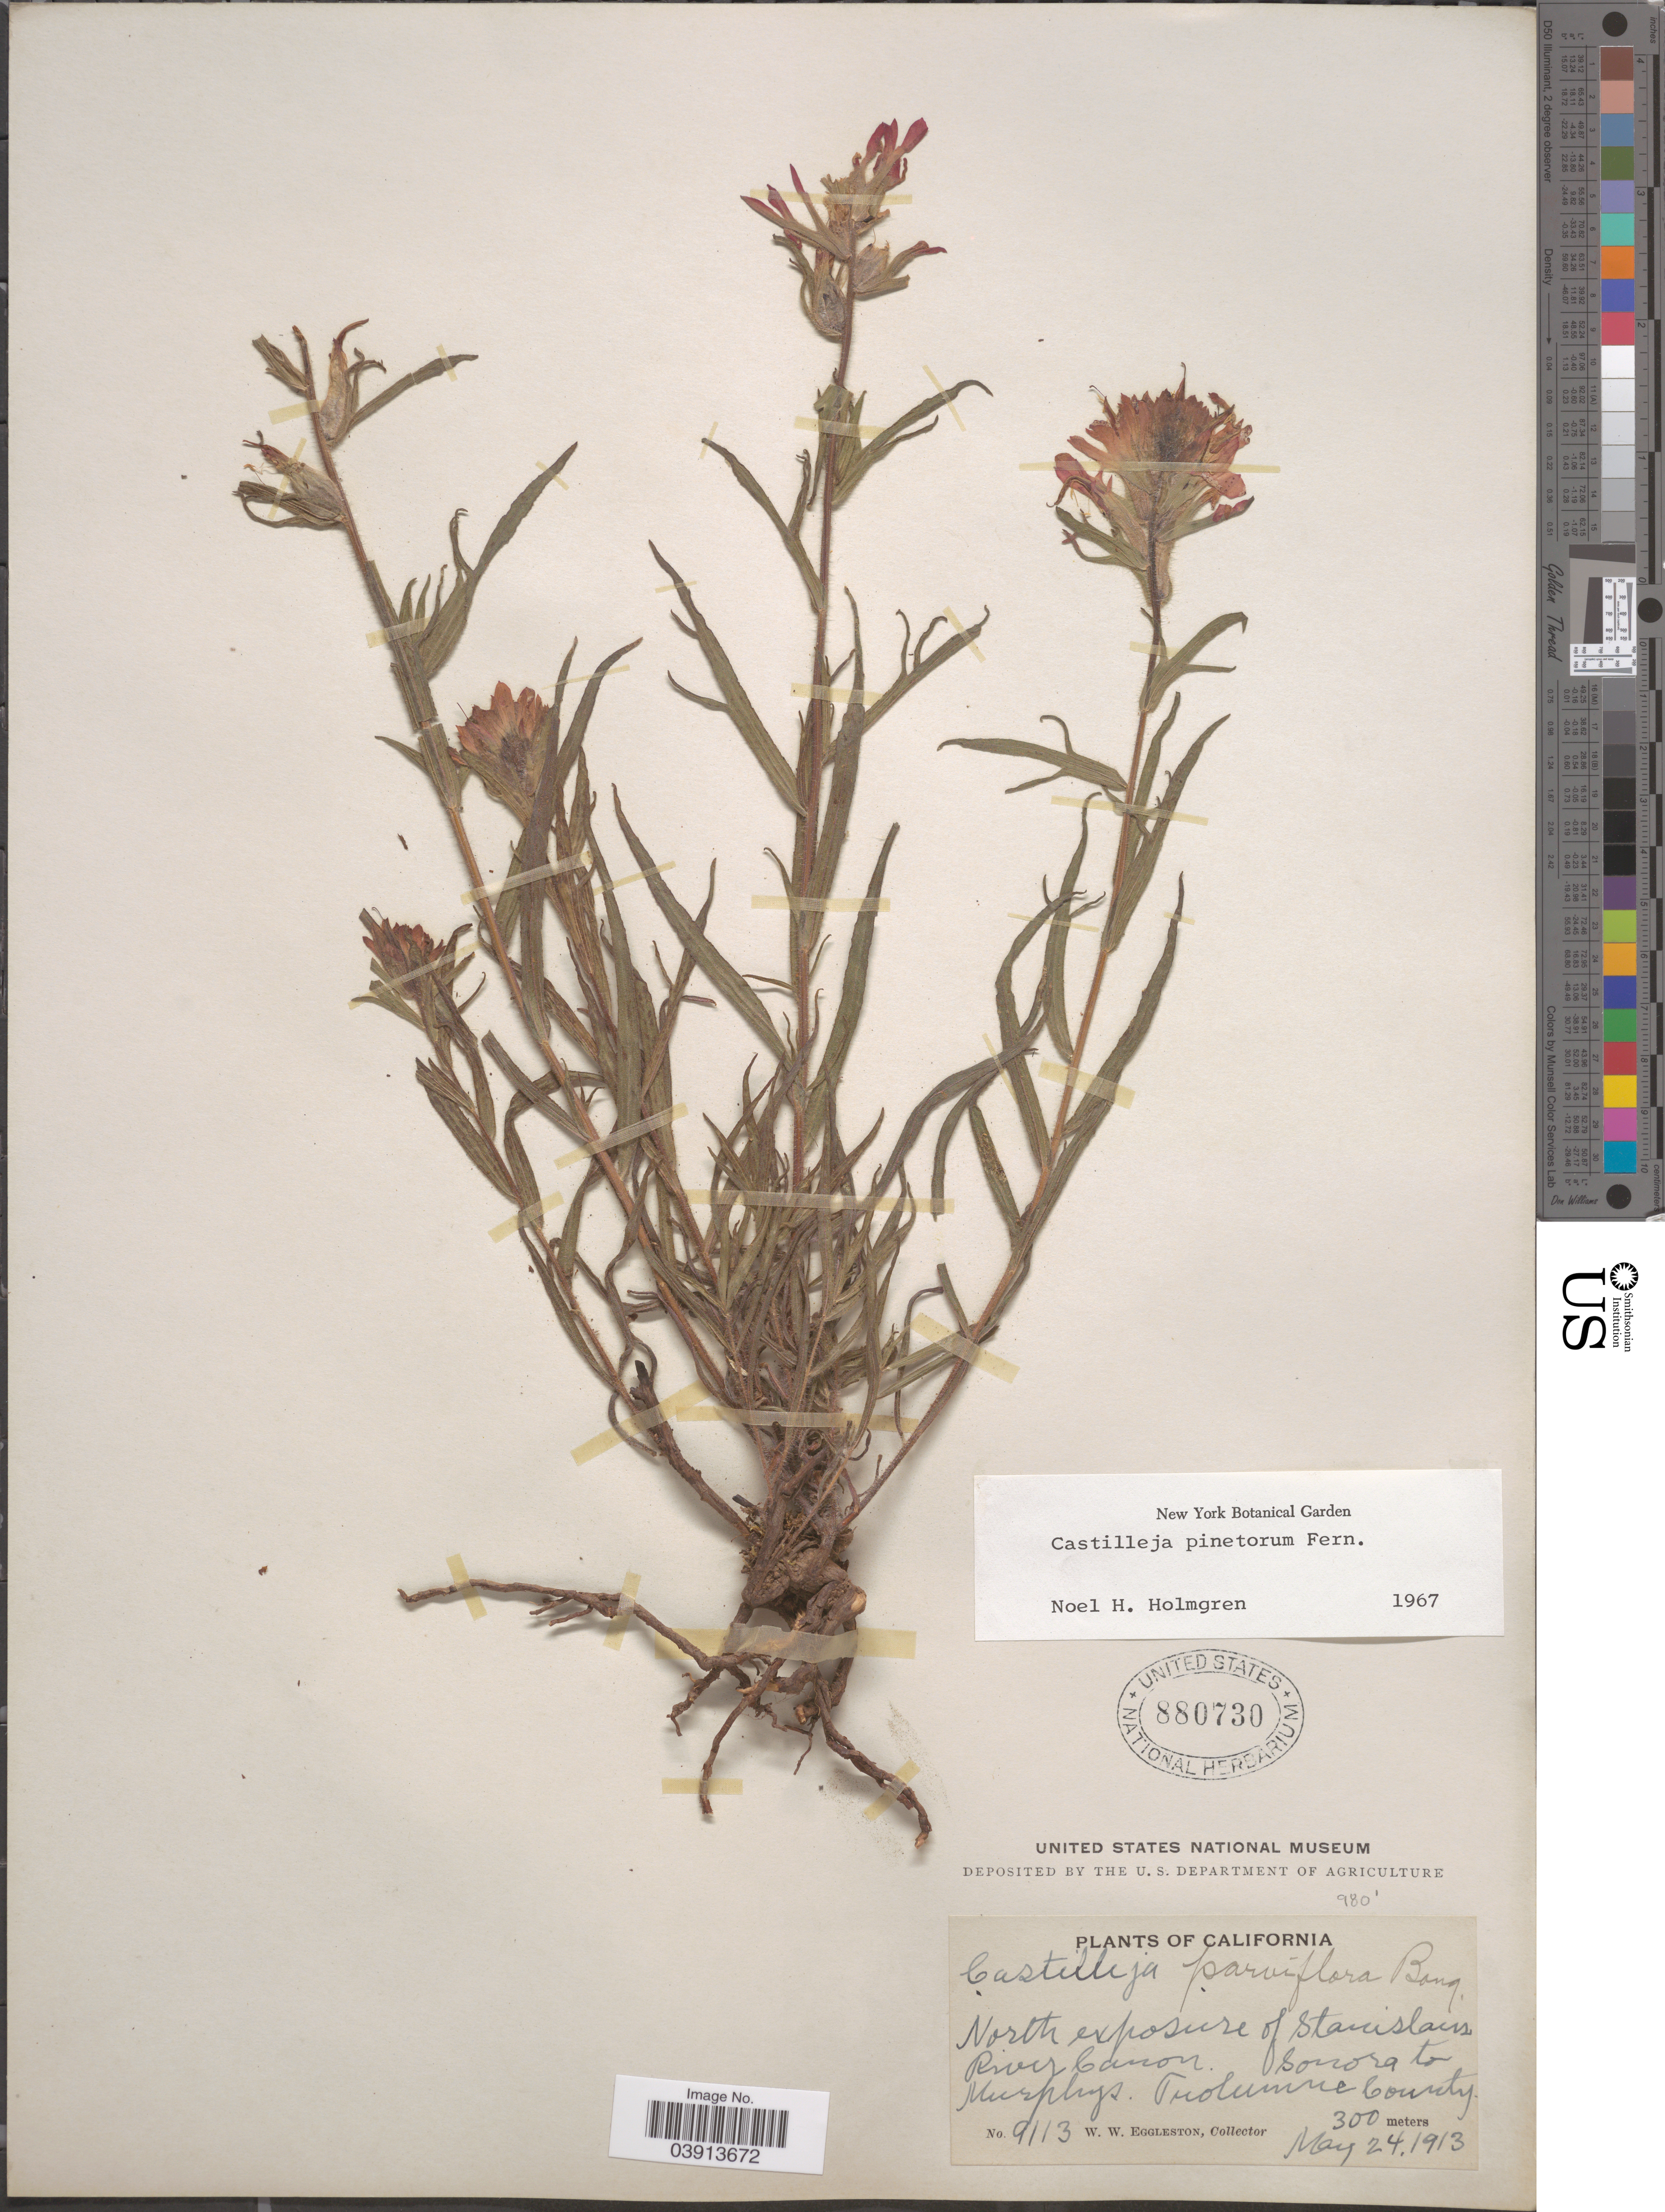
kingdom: Plantae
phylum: Tracheophyta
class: Magnoliopsida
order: Lamiales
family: Orobanchaceae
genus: Castilleja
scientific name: Castilleja pinetorum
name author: Fernald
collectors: W. W. Eggleston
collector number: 9113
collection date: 1913-05-24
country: United States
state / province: California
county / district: Tuolumne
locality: North exposure of Sanislaus River Canon. Sonora to Murphys. Tuolumne County.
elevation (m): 300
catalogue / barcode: US 880730